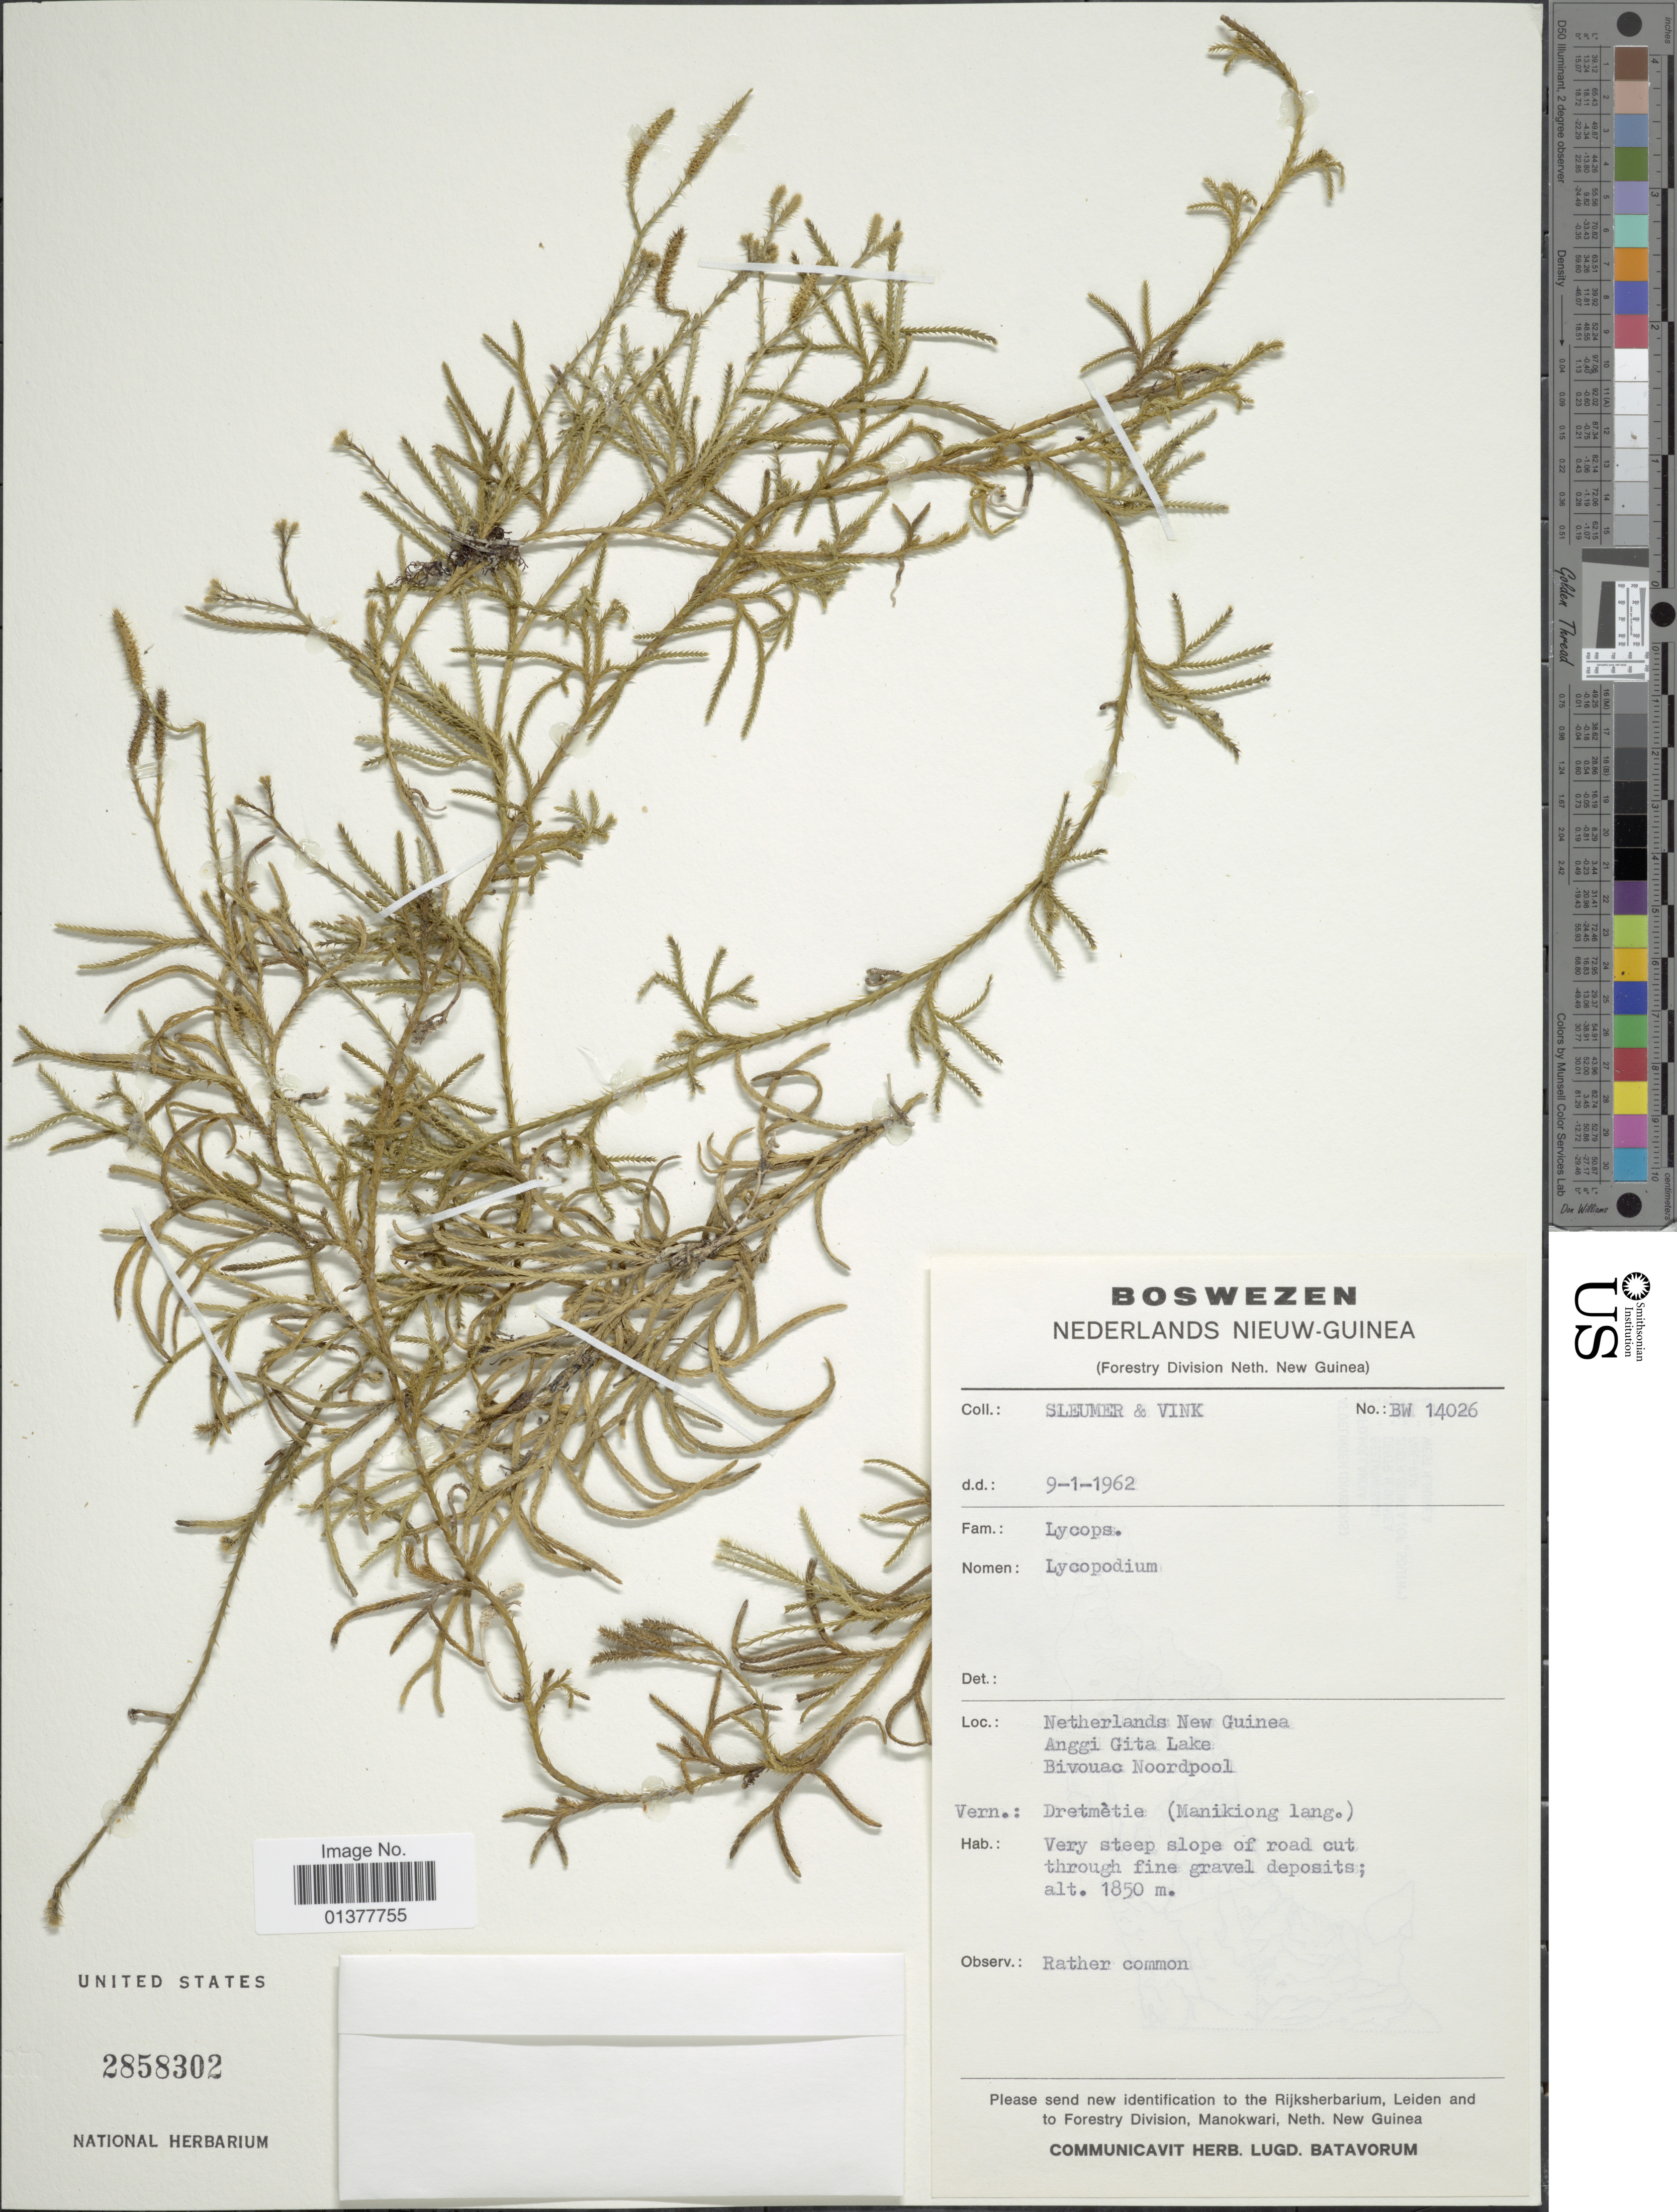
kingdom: Plantae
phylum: Tracheophyta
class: Lycopodiopsida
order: Lycopodiales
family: Lycopodiaceae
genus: Diphasiastrum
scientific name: Diphasiastrum complanatum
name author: (L.) Holub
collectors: H. O. Sleumer & Vink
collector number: BW14026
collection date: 1962-01-09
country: Indonesia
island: New Guinea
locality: Netherlands New Guinea, Anggi Gita Lake, Bivouac Noordpool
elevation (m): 1850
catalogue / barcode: US 2858302